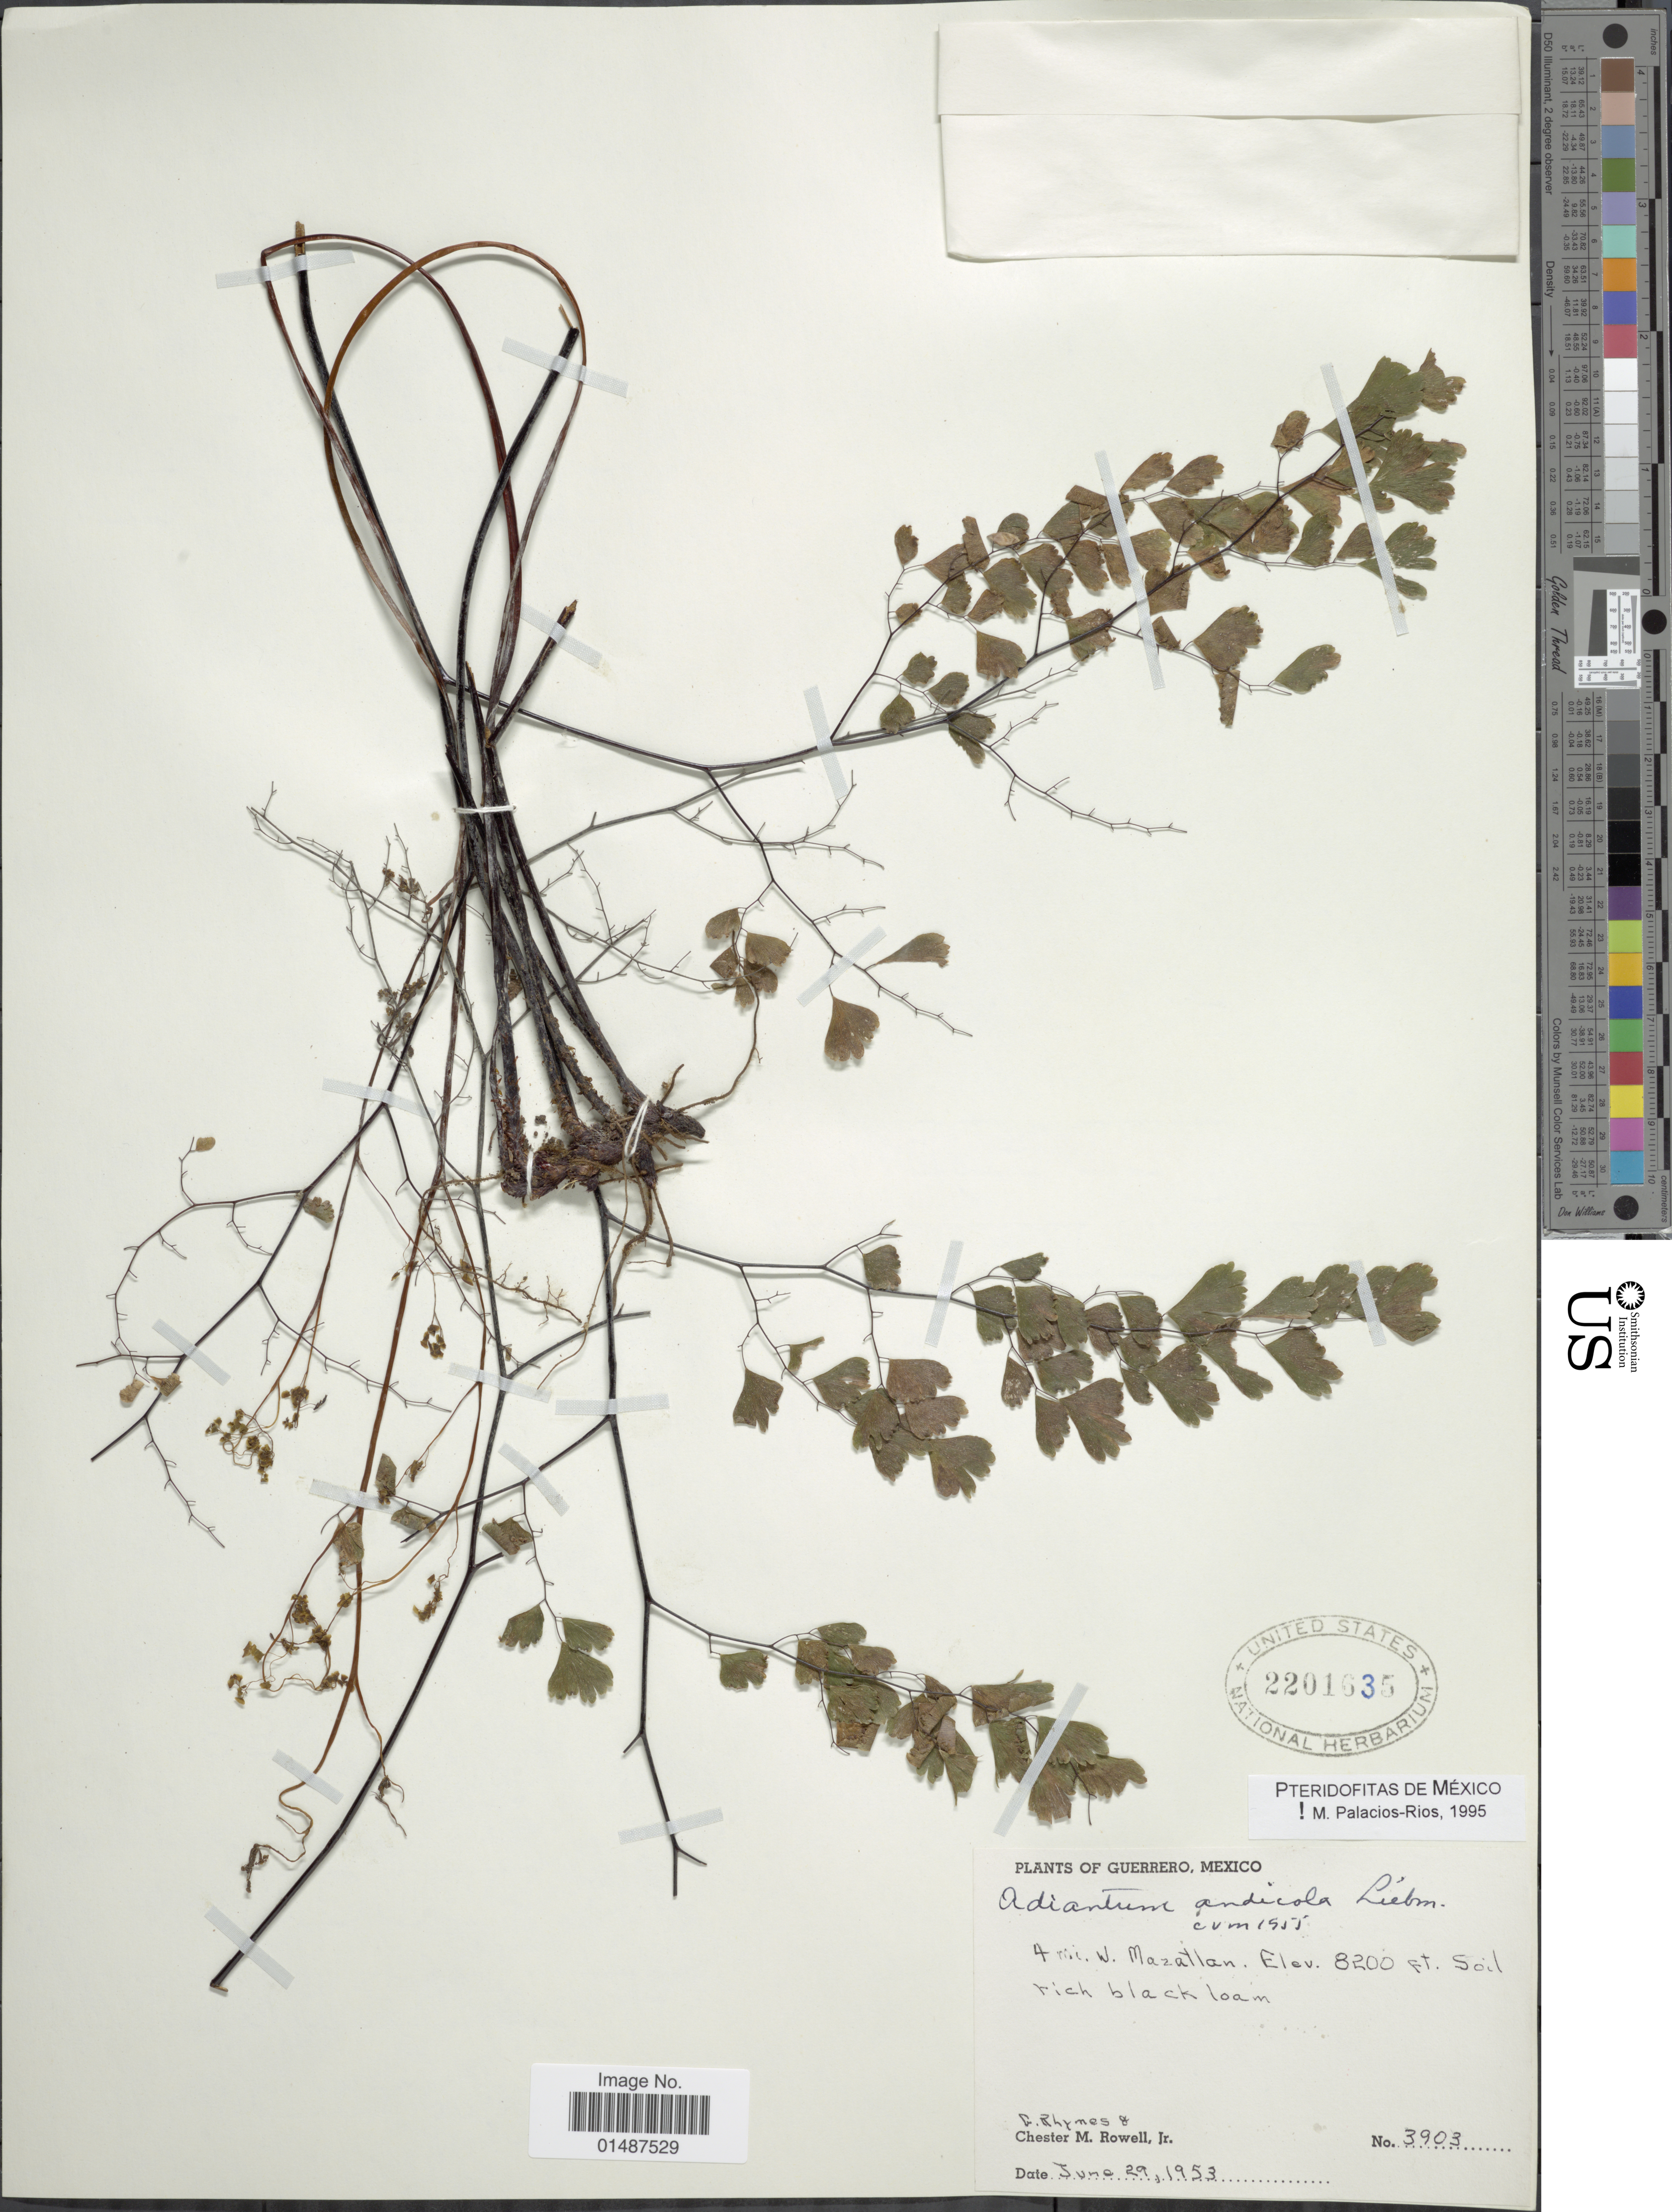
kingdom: Plantae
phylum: Tracheophyta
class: Polypodiopsida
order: Polypodiales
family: Pteridaceae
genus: Adiantum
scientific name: Adiantum andicola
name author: Liebm.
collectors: C. M. Rowell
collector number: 3903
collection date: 1953-06-29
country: Mexico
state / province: Guerrero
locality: Ami. V. Mazatlan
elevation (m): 2499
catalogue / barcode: US 2201635